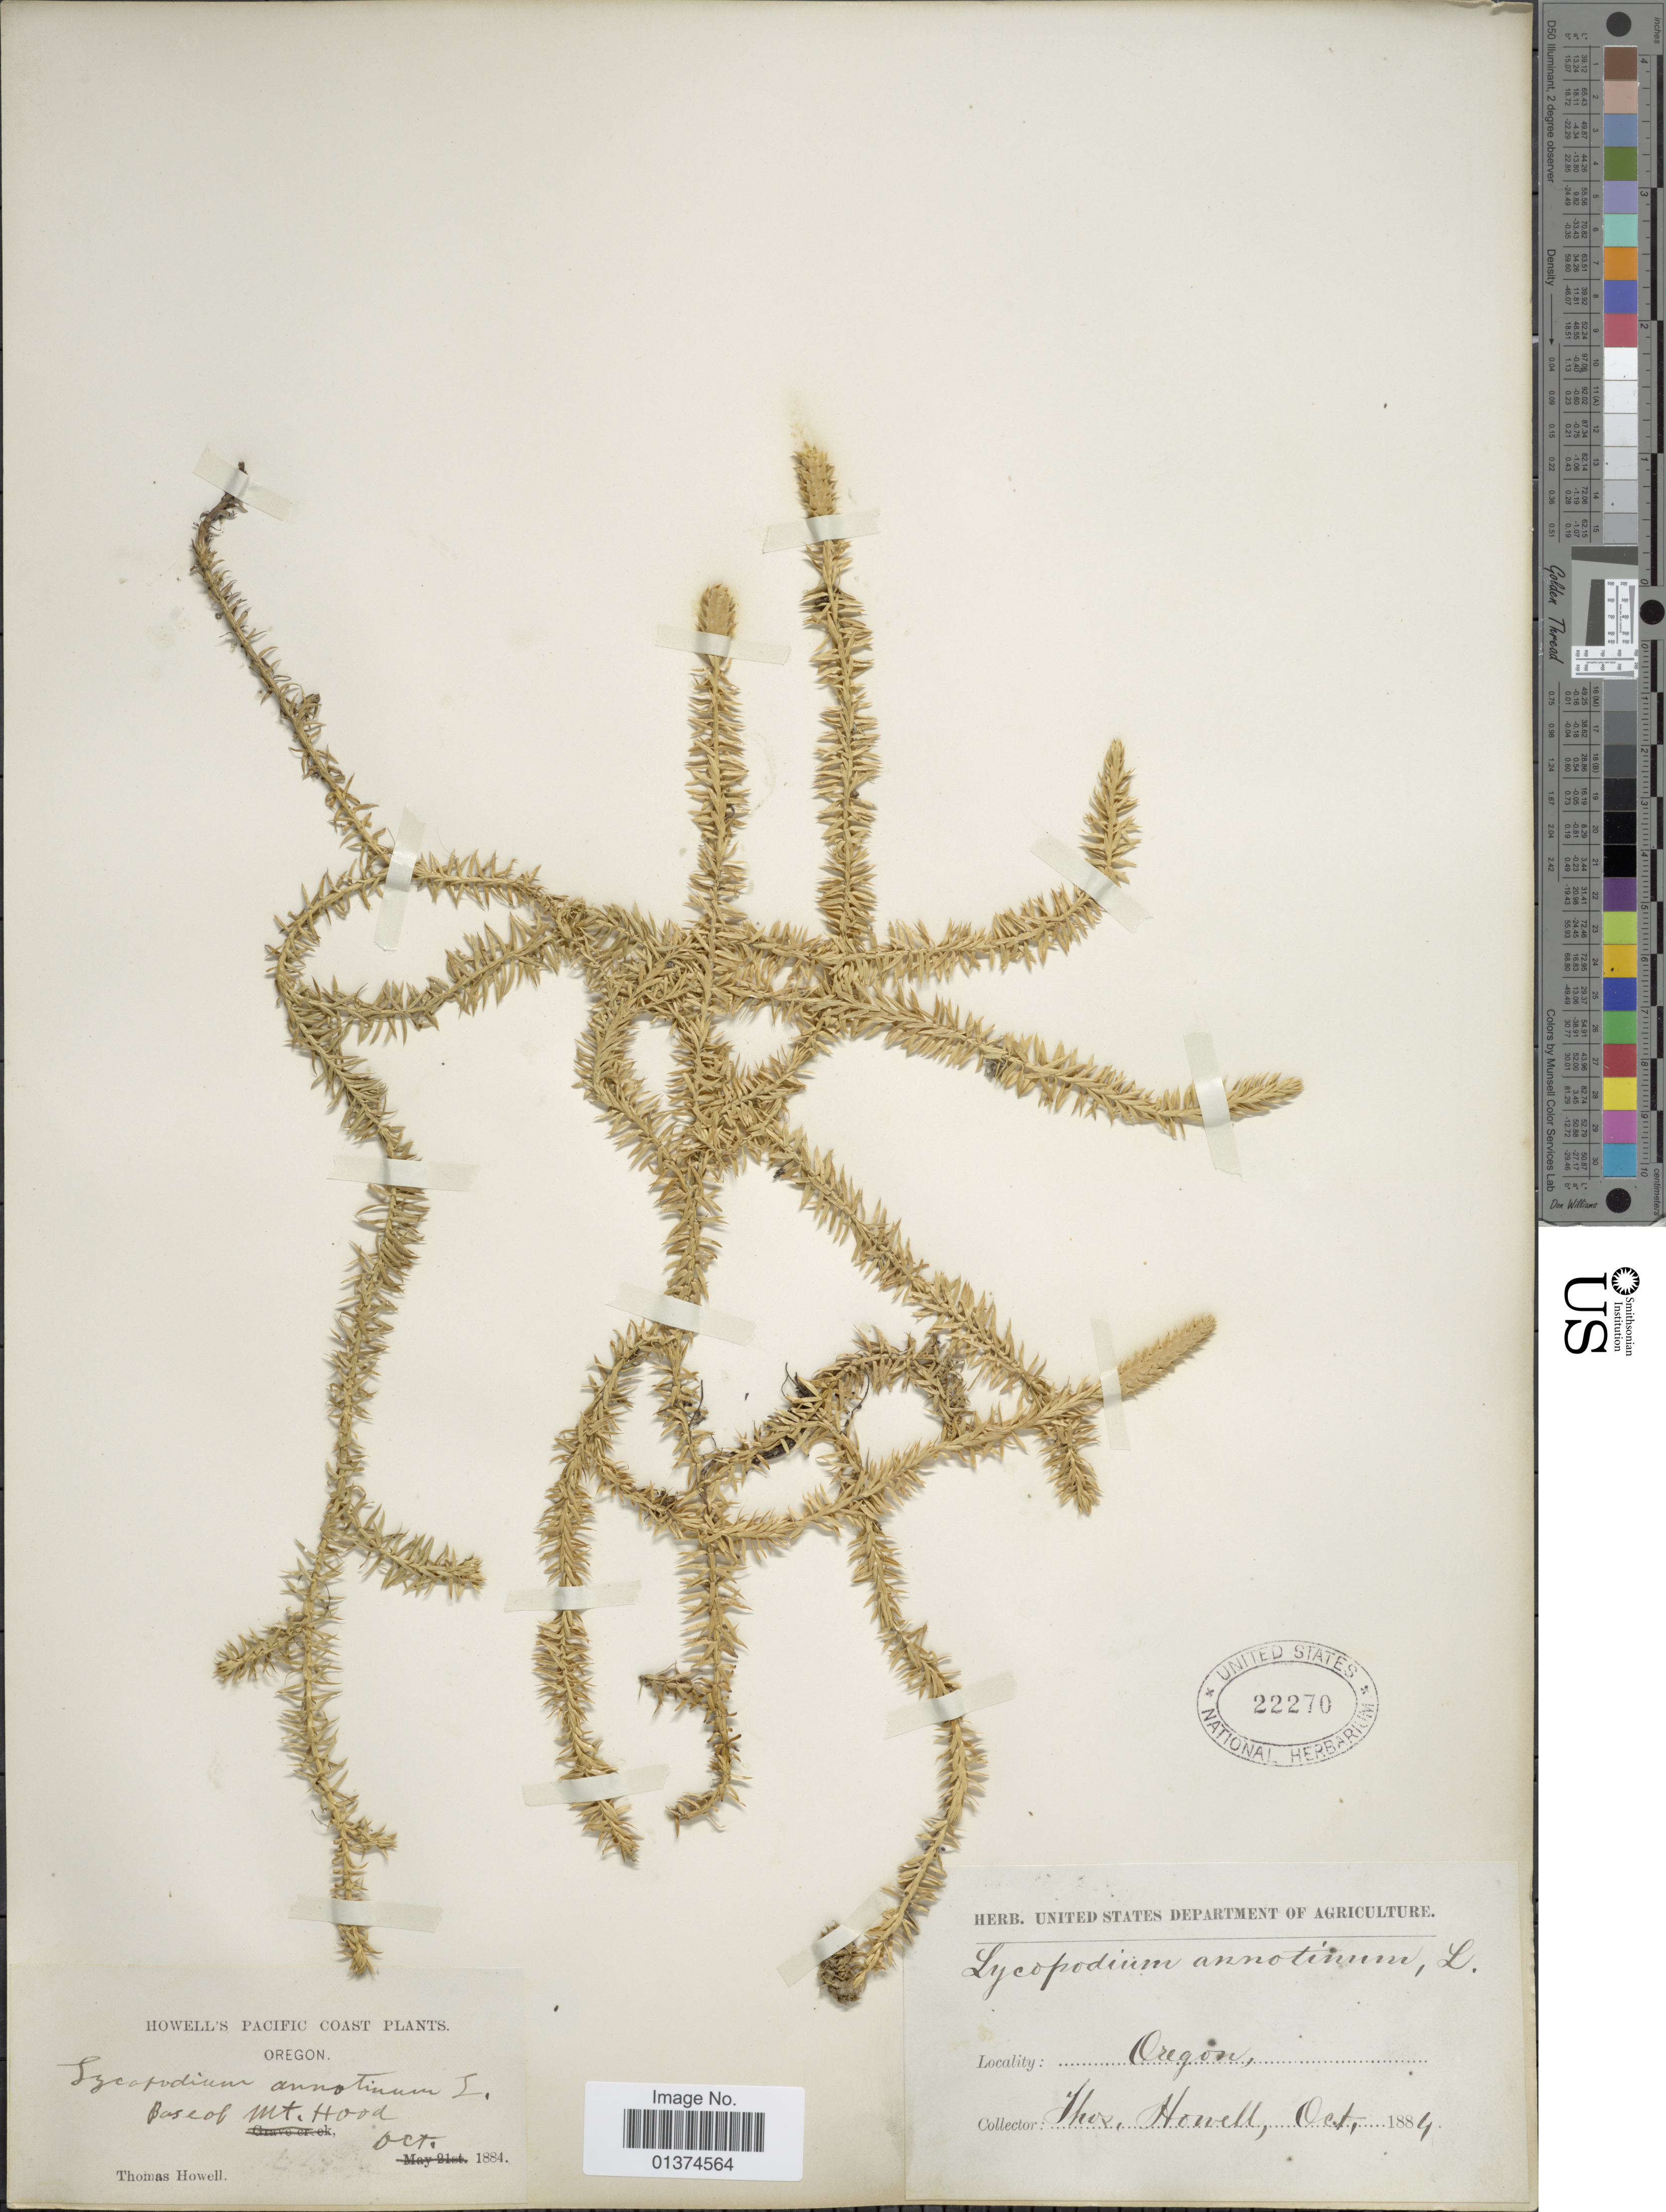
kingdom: Plantae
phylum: Tracheophyta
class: Lycopodiopsida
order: Lycopodiales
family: Lycopodiaceae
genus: Spinulum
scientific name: Spinulum annotinum subsp. annotinum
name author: (L.) A. Haines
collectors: T. Howell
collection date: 1884-10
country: United States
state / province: Oregon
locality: Base of Mt Hood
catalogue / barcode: US 22270